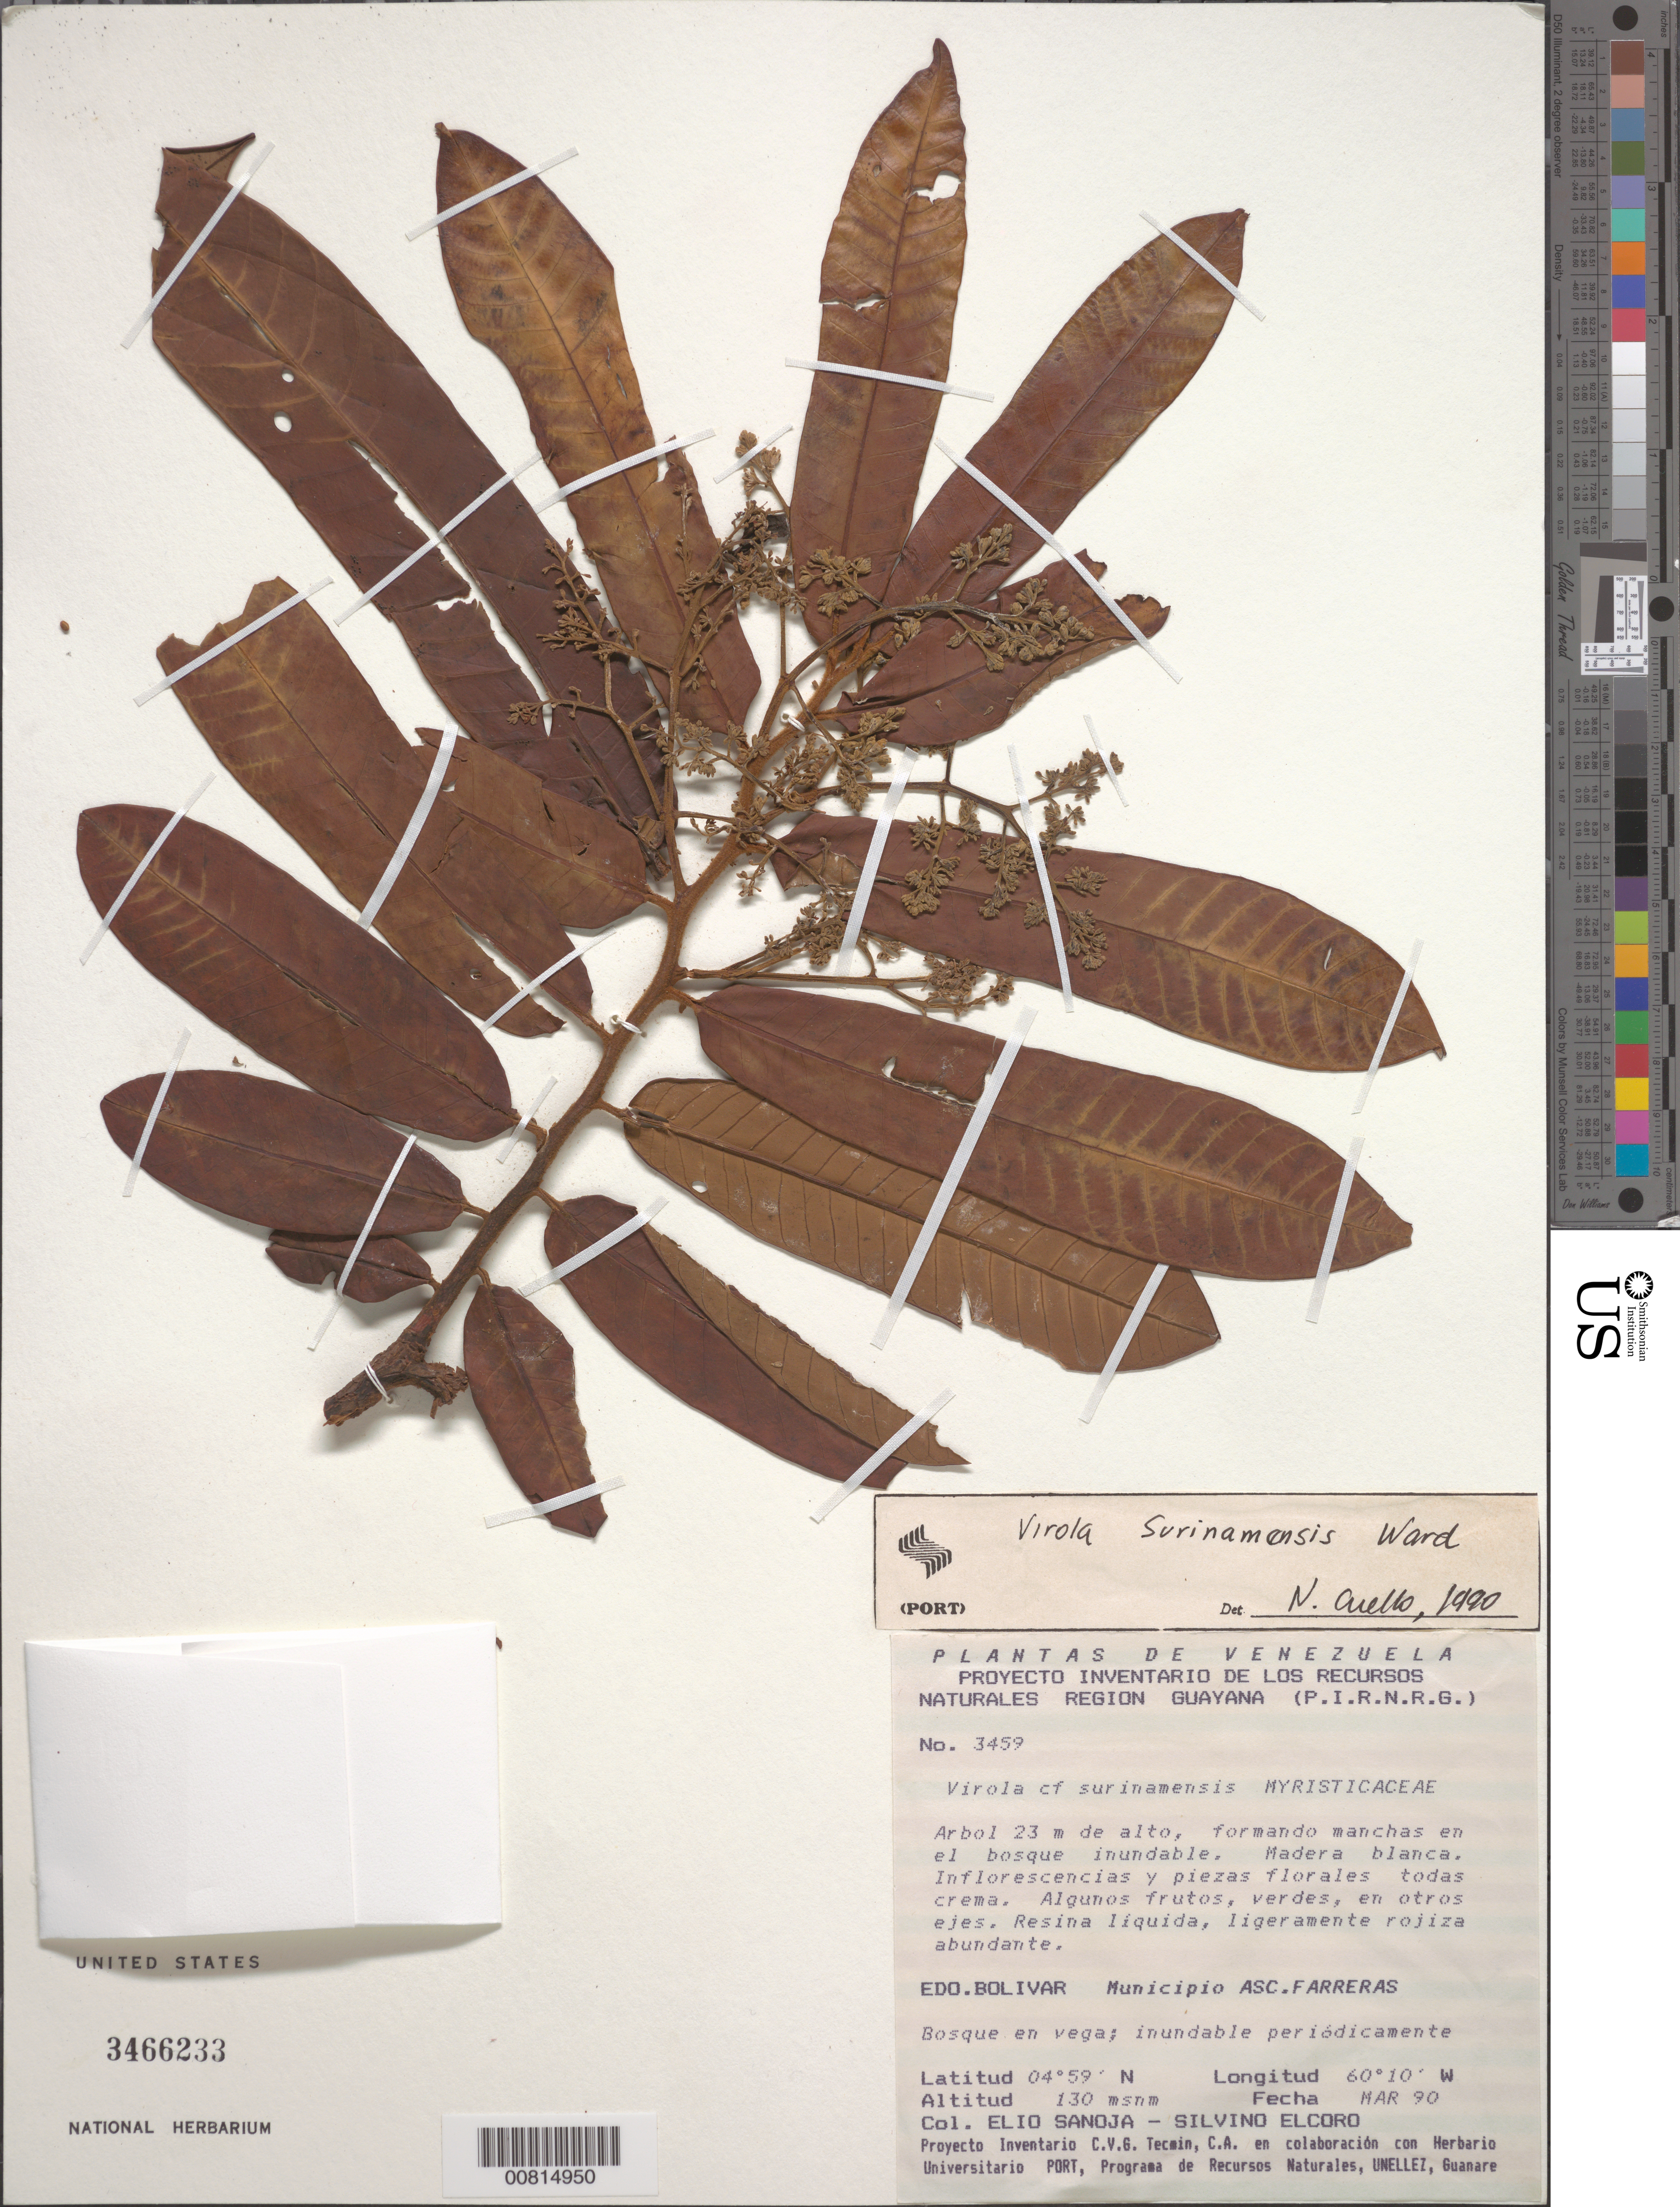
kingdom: Plantae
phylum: Tracheophyta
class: Magnoliopsida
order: Magnoliales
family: Myristicaceae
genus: Virola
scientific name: Virola surinamensis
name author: (Rol.) Warb.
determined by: Cuello, Nidia L.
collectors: E. Sanoja & S. Elcoro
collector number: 3459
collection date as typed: Mar-90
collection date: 1990-03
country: Venezuela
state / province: Bolívar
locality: Mun. Asc. Farreras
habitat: Bosque en vega; inundable periodicamente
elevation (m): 130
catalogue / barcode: US 3466233